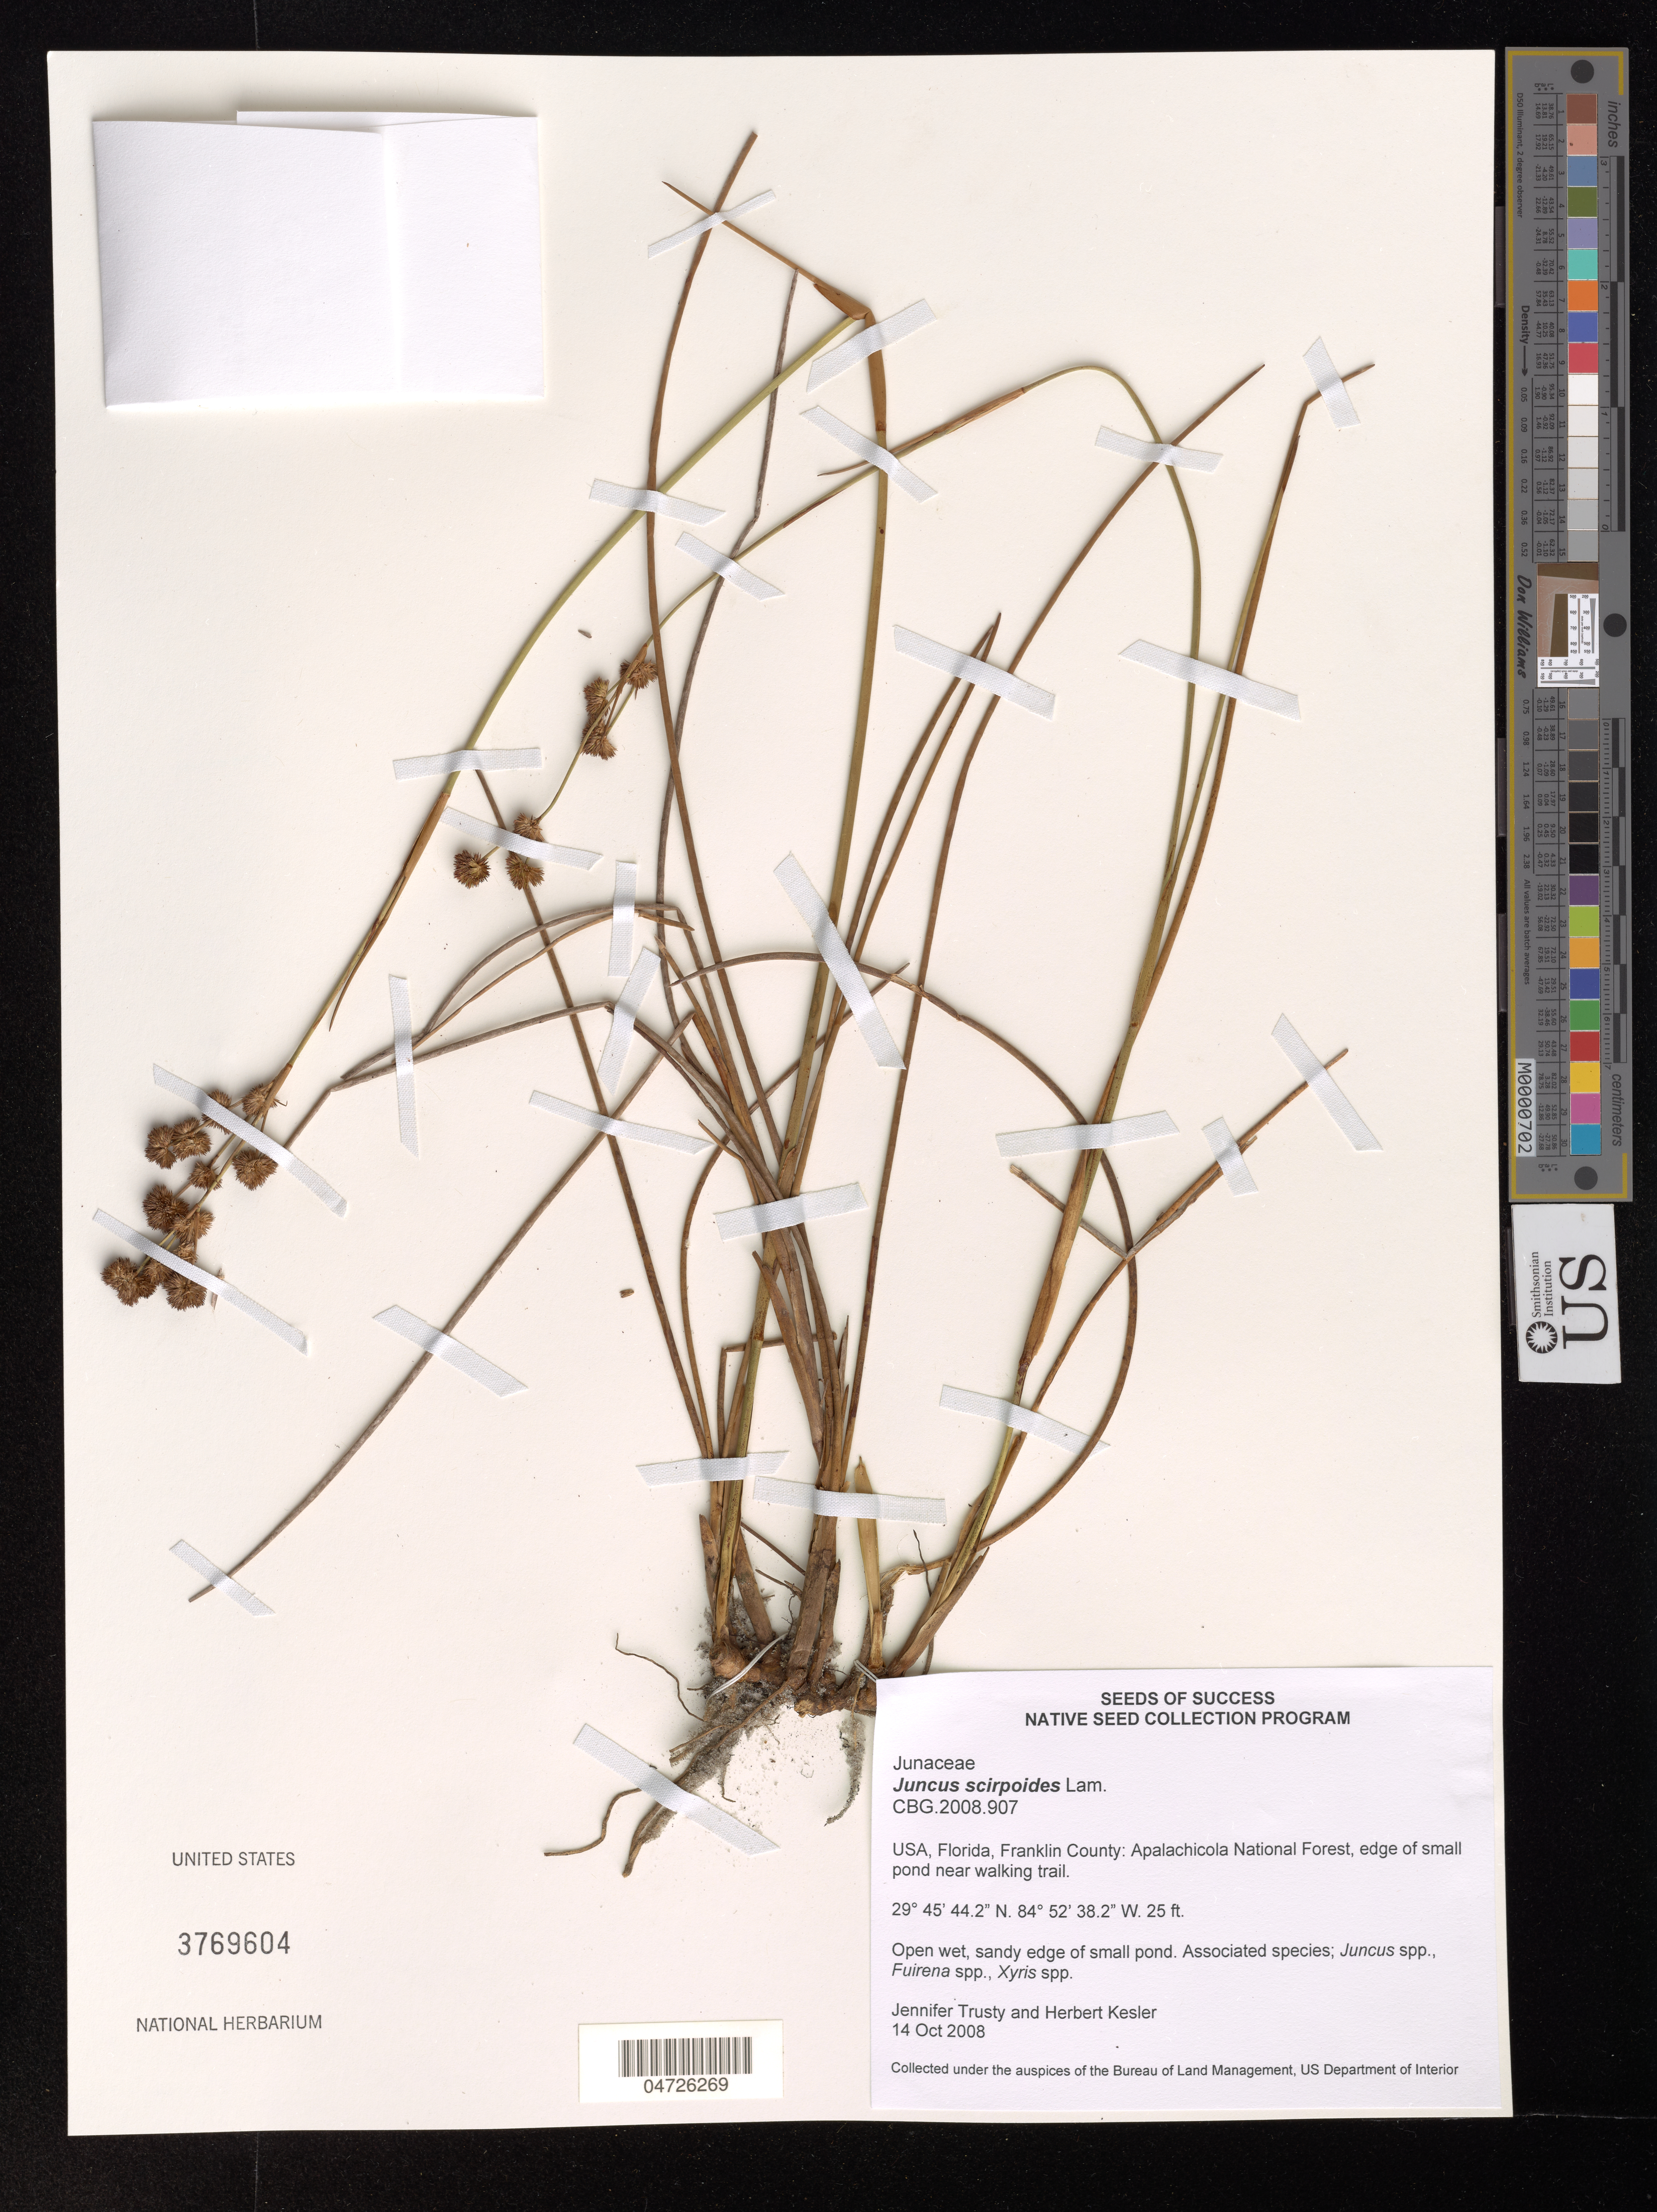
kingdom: Plantae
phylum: Tracheophyta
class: Liliopsida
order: Poales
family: Juncaceae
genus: Juncus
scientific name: Juncus scirpoides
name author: Lam.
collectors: J. Trusty & H. Kesler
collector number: CBG.2008.907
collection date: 2008-10-14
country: United States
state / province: Florida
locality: Franklin County: Apalachicola National Forest, edge of small pond near walking trail.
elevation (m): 8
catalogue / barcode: US 3769604